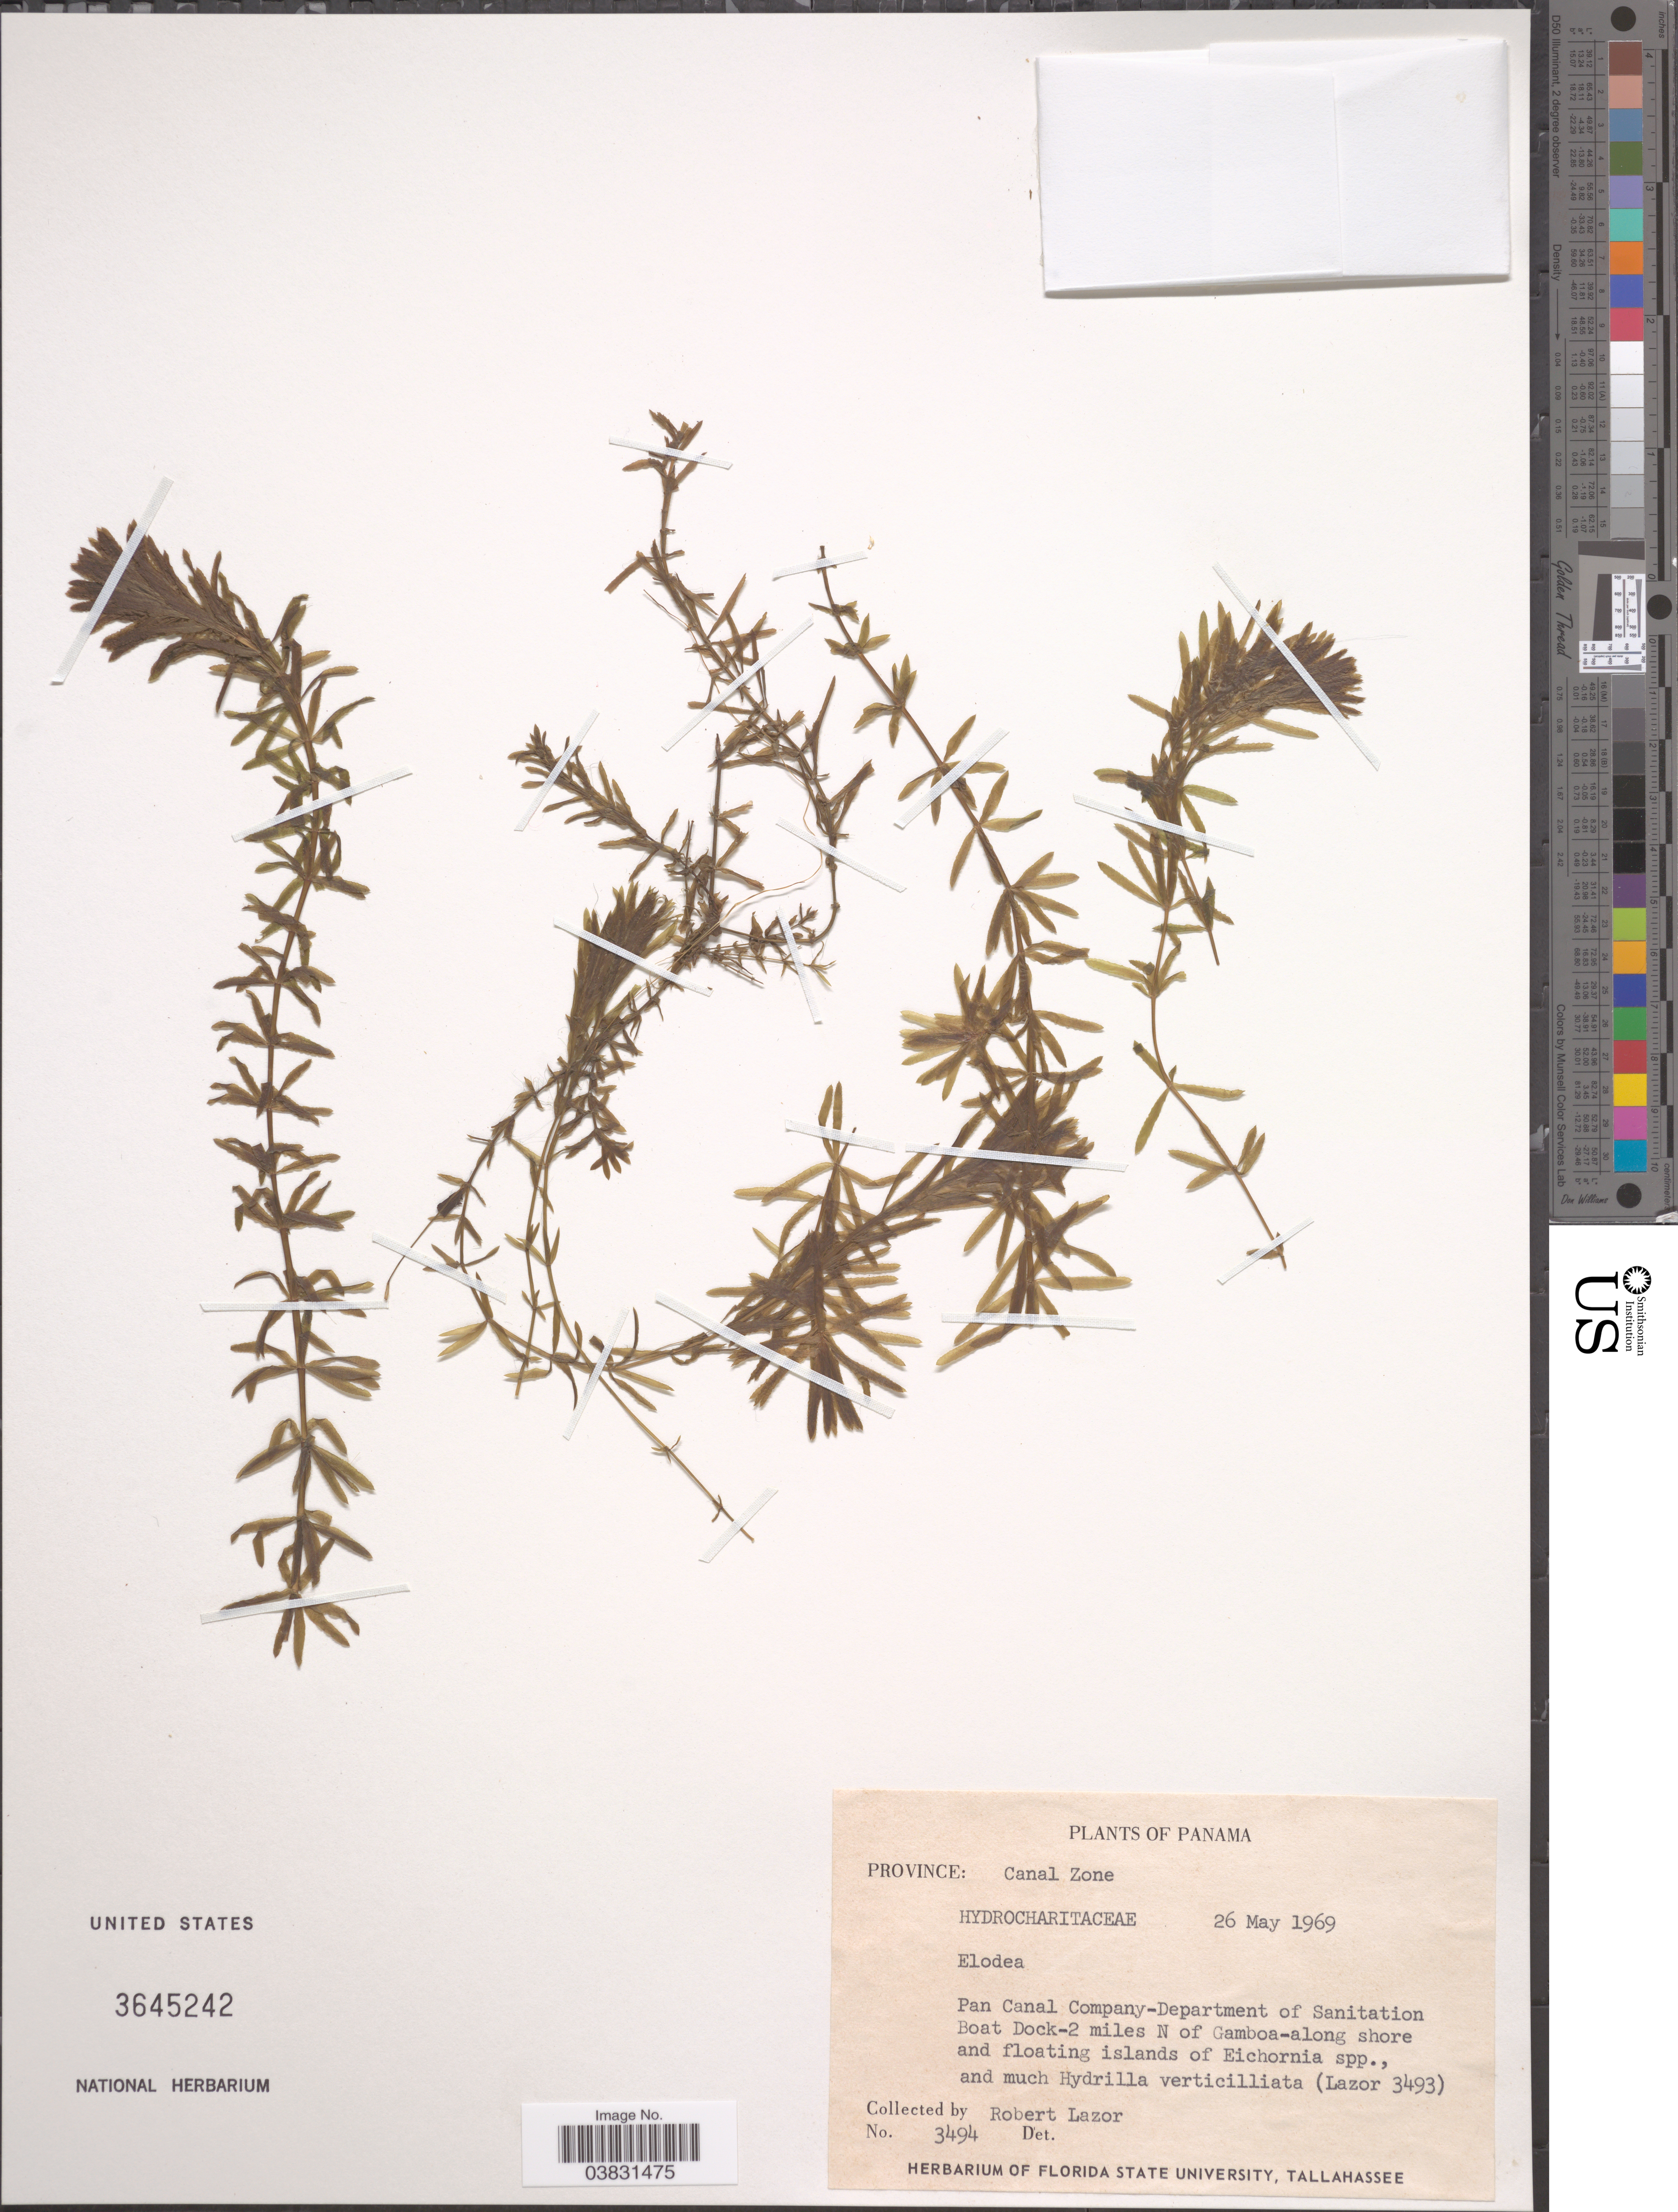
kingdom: Plantae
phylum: Tracheophyta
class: Liliopsida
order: Alismatales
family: Hydrocharitaceae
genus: Elodea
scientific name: Elodea sp.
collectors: R. L. Lazor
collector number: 3494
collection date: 1969-05-26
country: Panama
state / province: Colón / Panamá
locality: Pan Canal Company-Department of Sanitation Boat Dock-2 miles N of Gamboa-along shore and floating islands.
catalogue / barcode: US 3645242